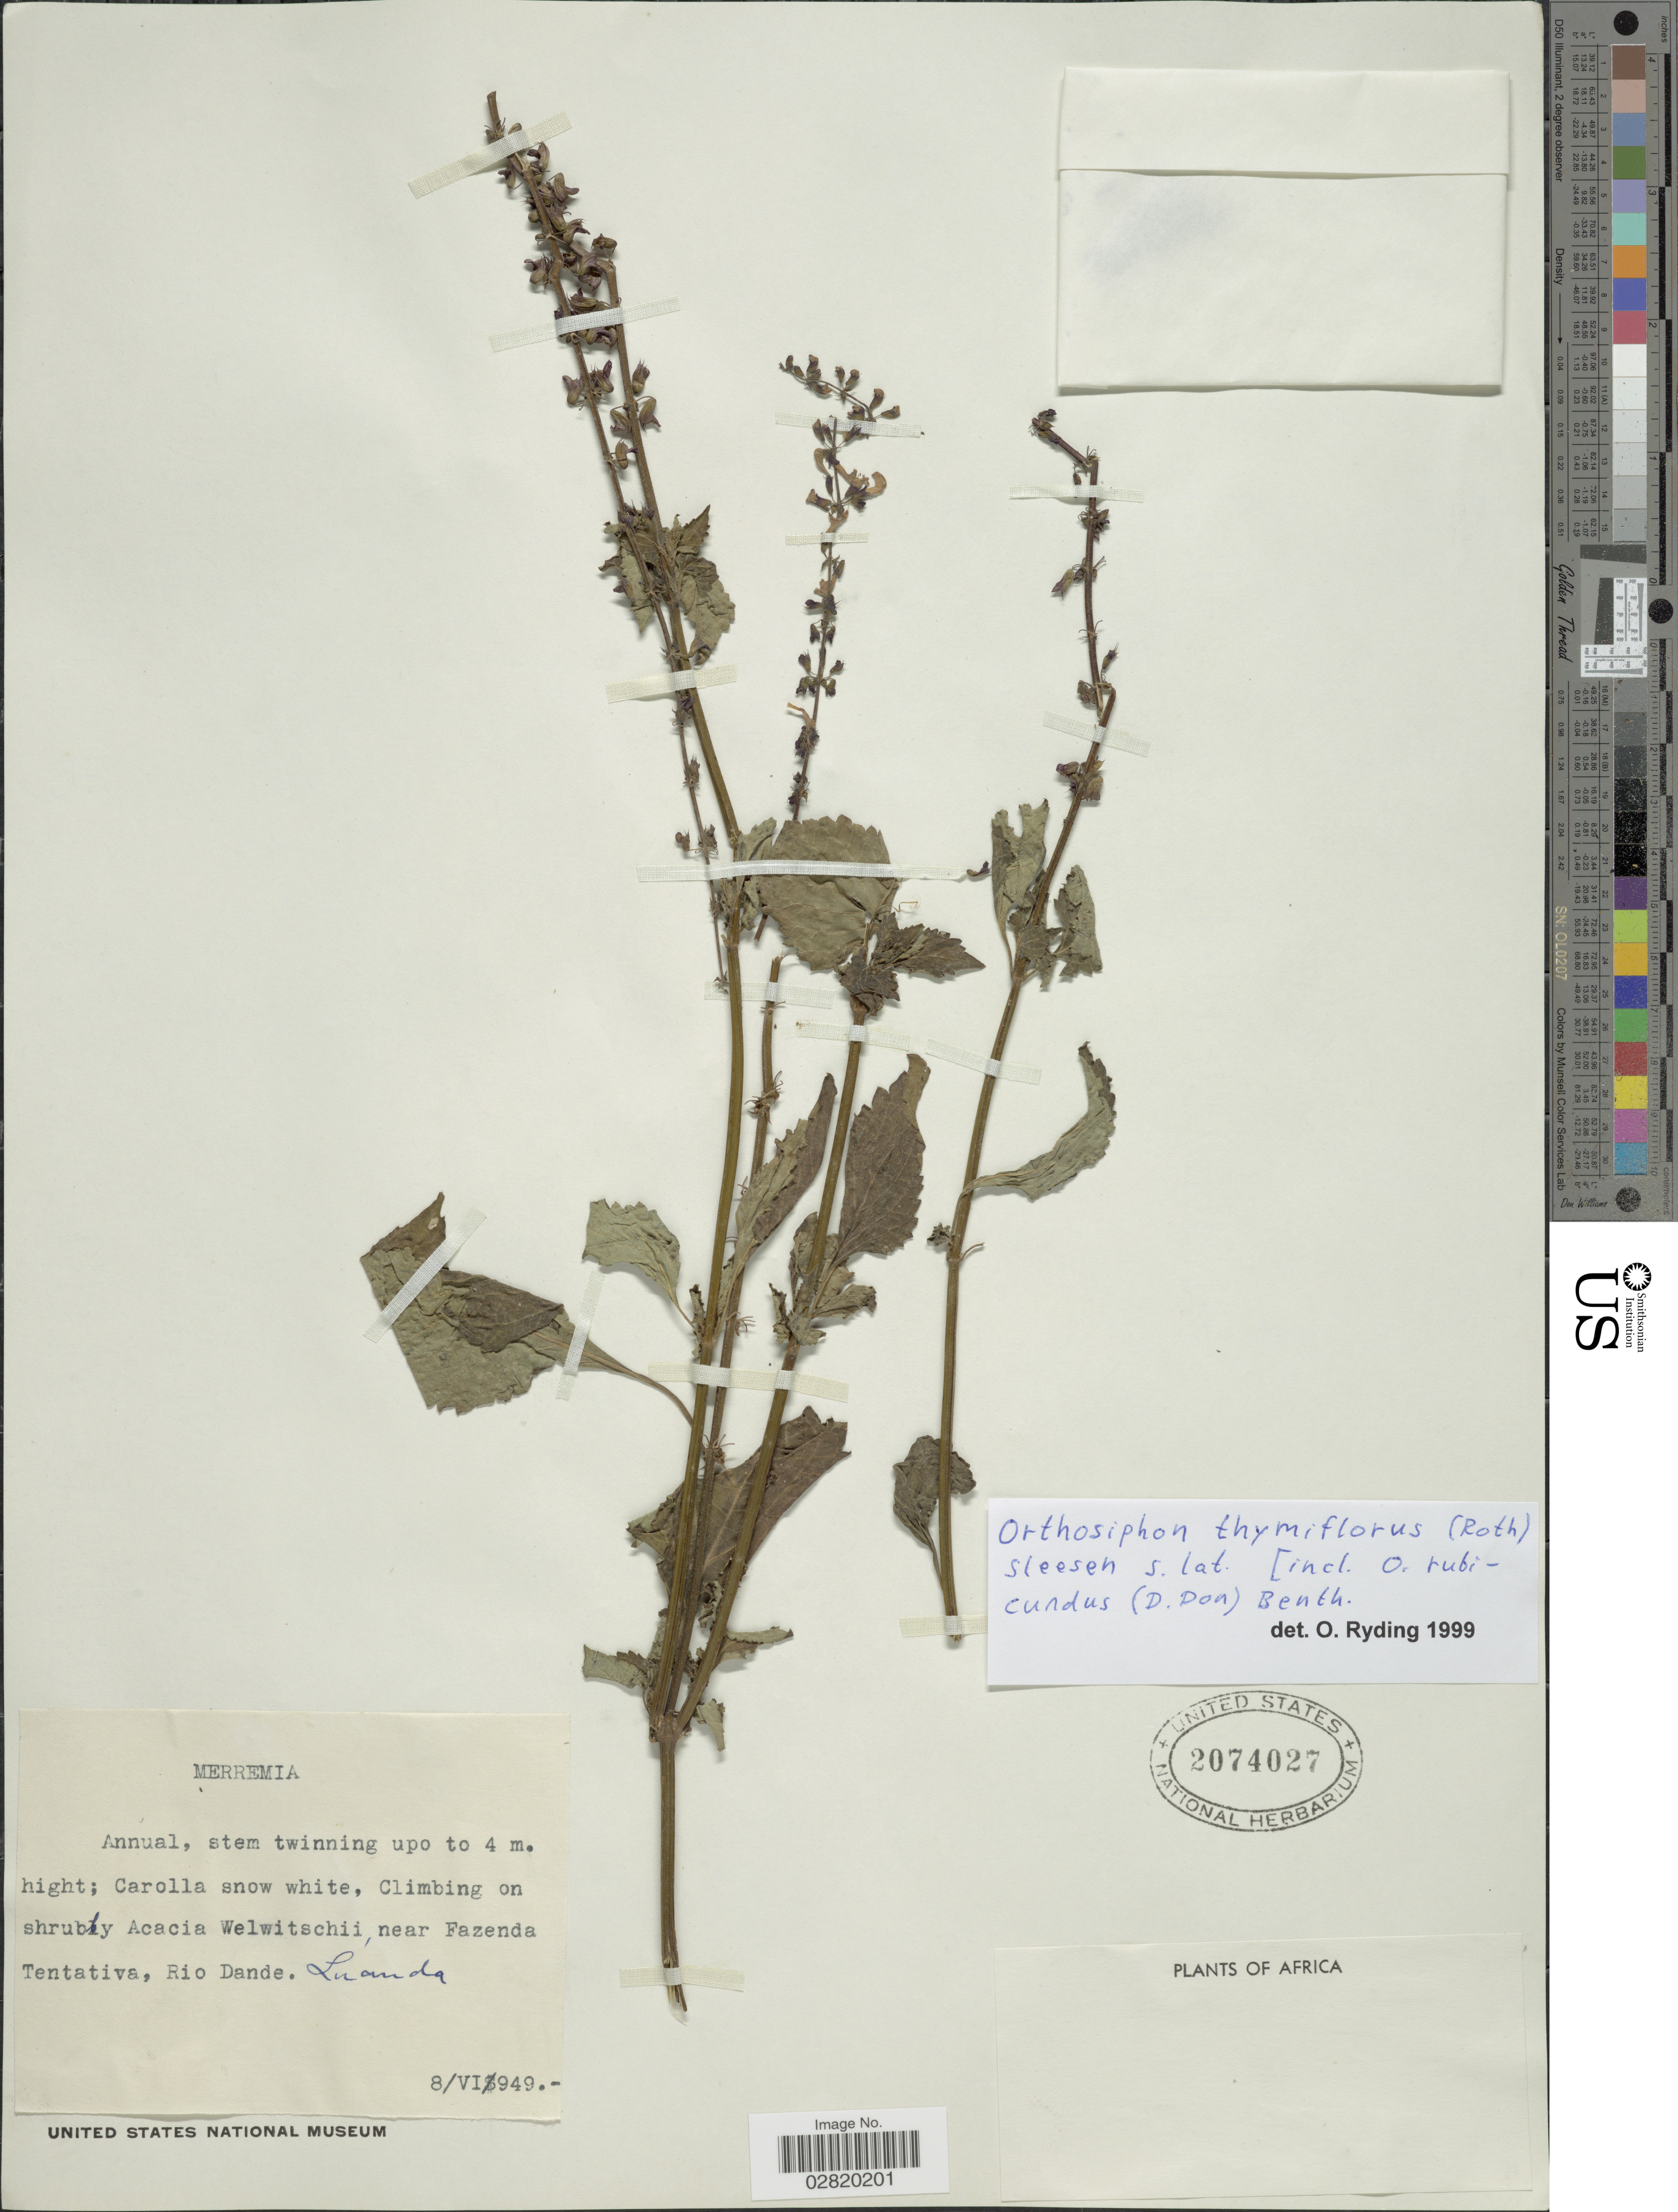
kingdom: Plantae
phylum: Tracheophyta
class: Magnoliopsida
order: Lamiales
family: Lamiaceae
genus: Orthosiphon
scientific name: Orthosiphon thymiflorus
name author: (A. Roth) Sleesen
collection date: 1949-06-08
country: Angola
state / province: Luanda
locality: Near Fazenda Tentativa, Rio Dande.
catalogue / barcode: US 2074027